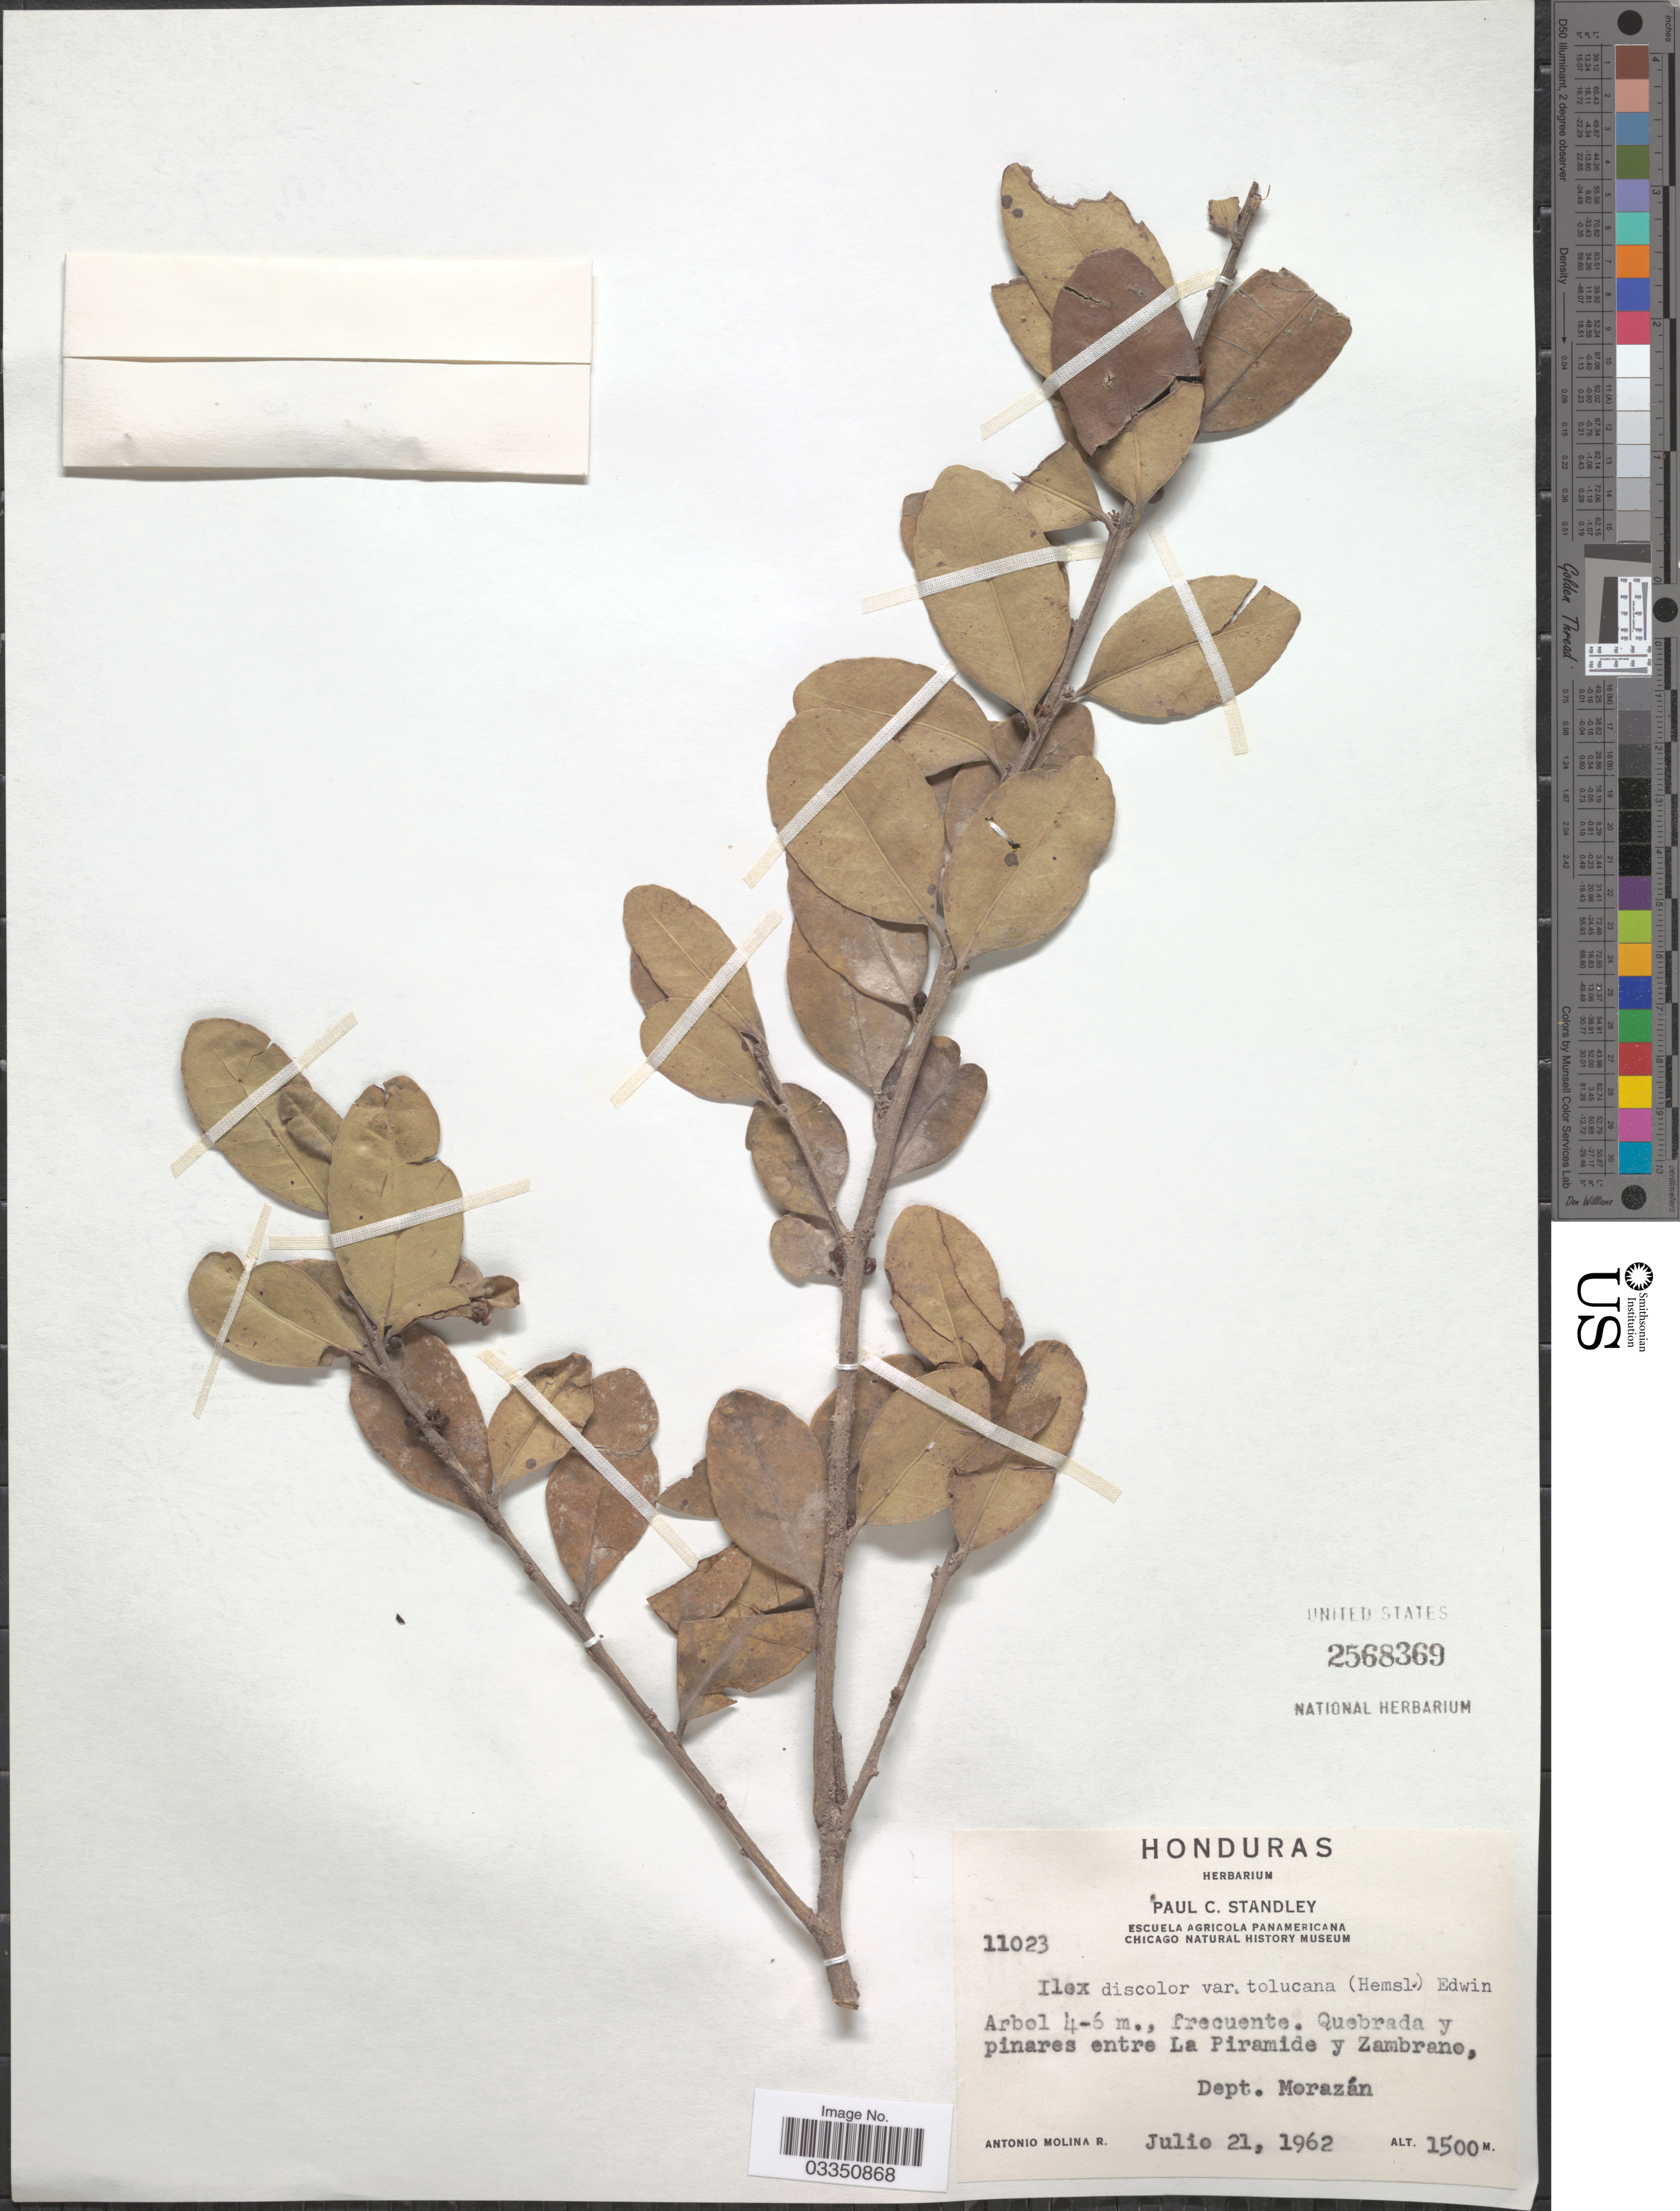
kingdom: Plantae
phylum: Tracheophyta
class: Magnoliopsida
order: Aquifoliales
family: Aquifoliaceae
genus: Ilex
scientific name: Ilex discolor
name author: Hemsl.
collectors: A. Molina R.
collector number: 11023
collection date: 1962-07-21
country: Honduras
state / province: Fco. Morazán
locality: Quebrada y pinares entre La Piramide y Zambrano, Dept. Morazán.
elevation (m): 1500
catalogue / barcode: US 2568369